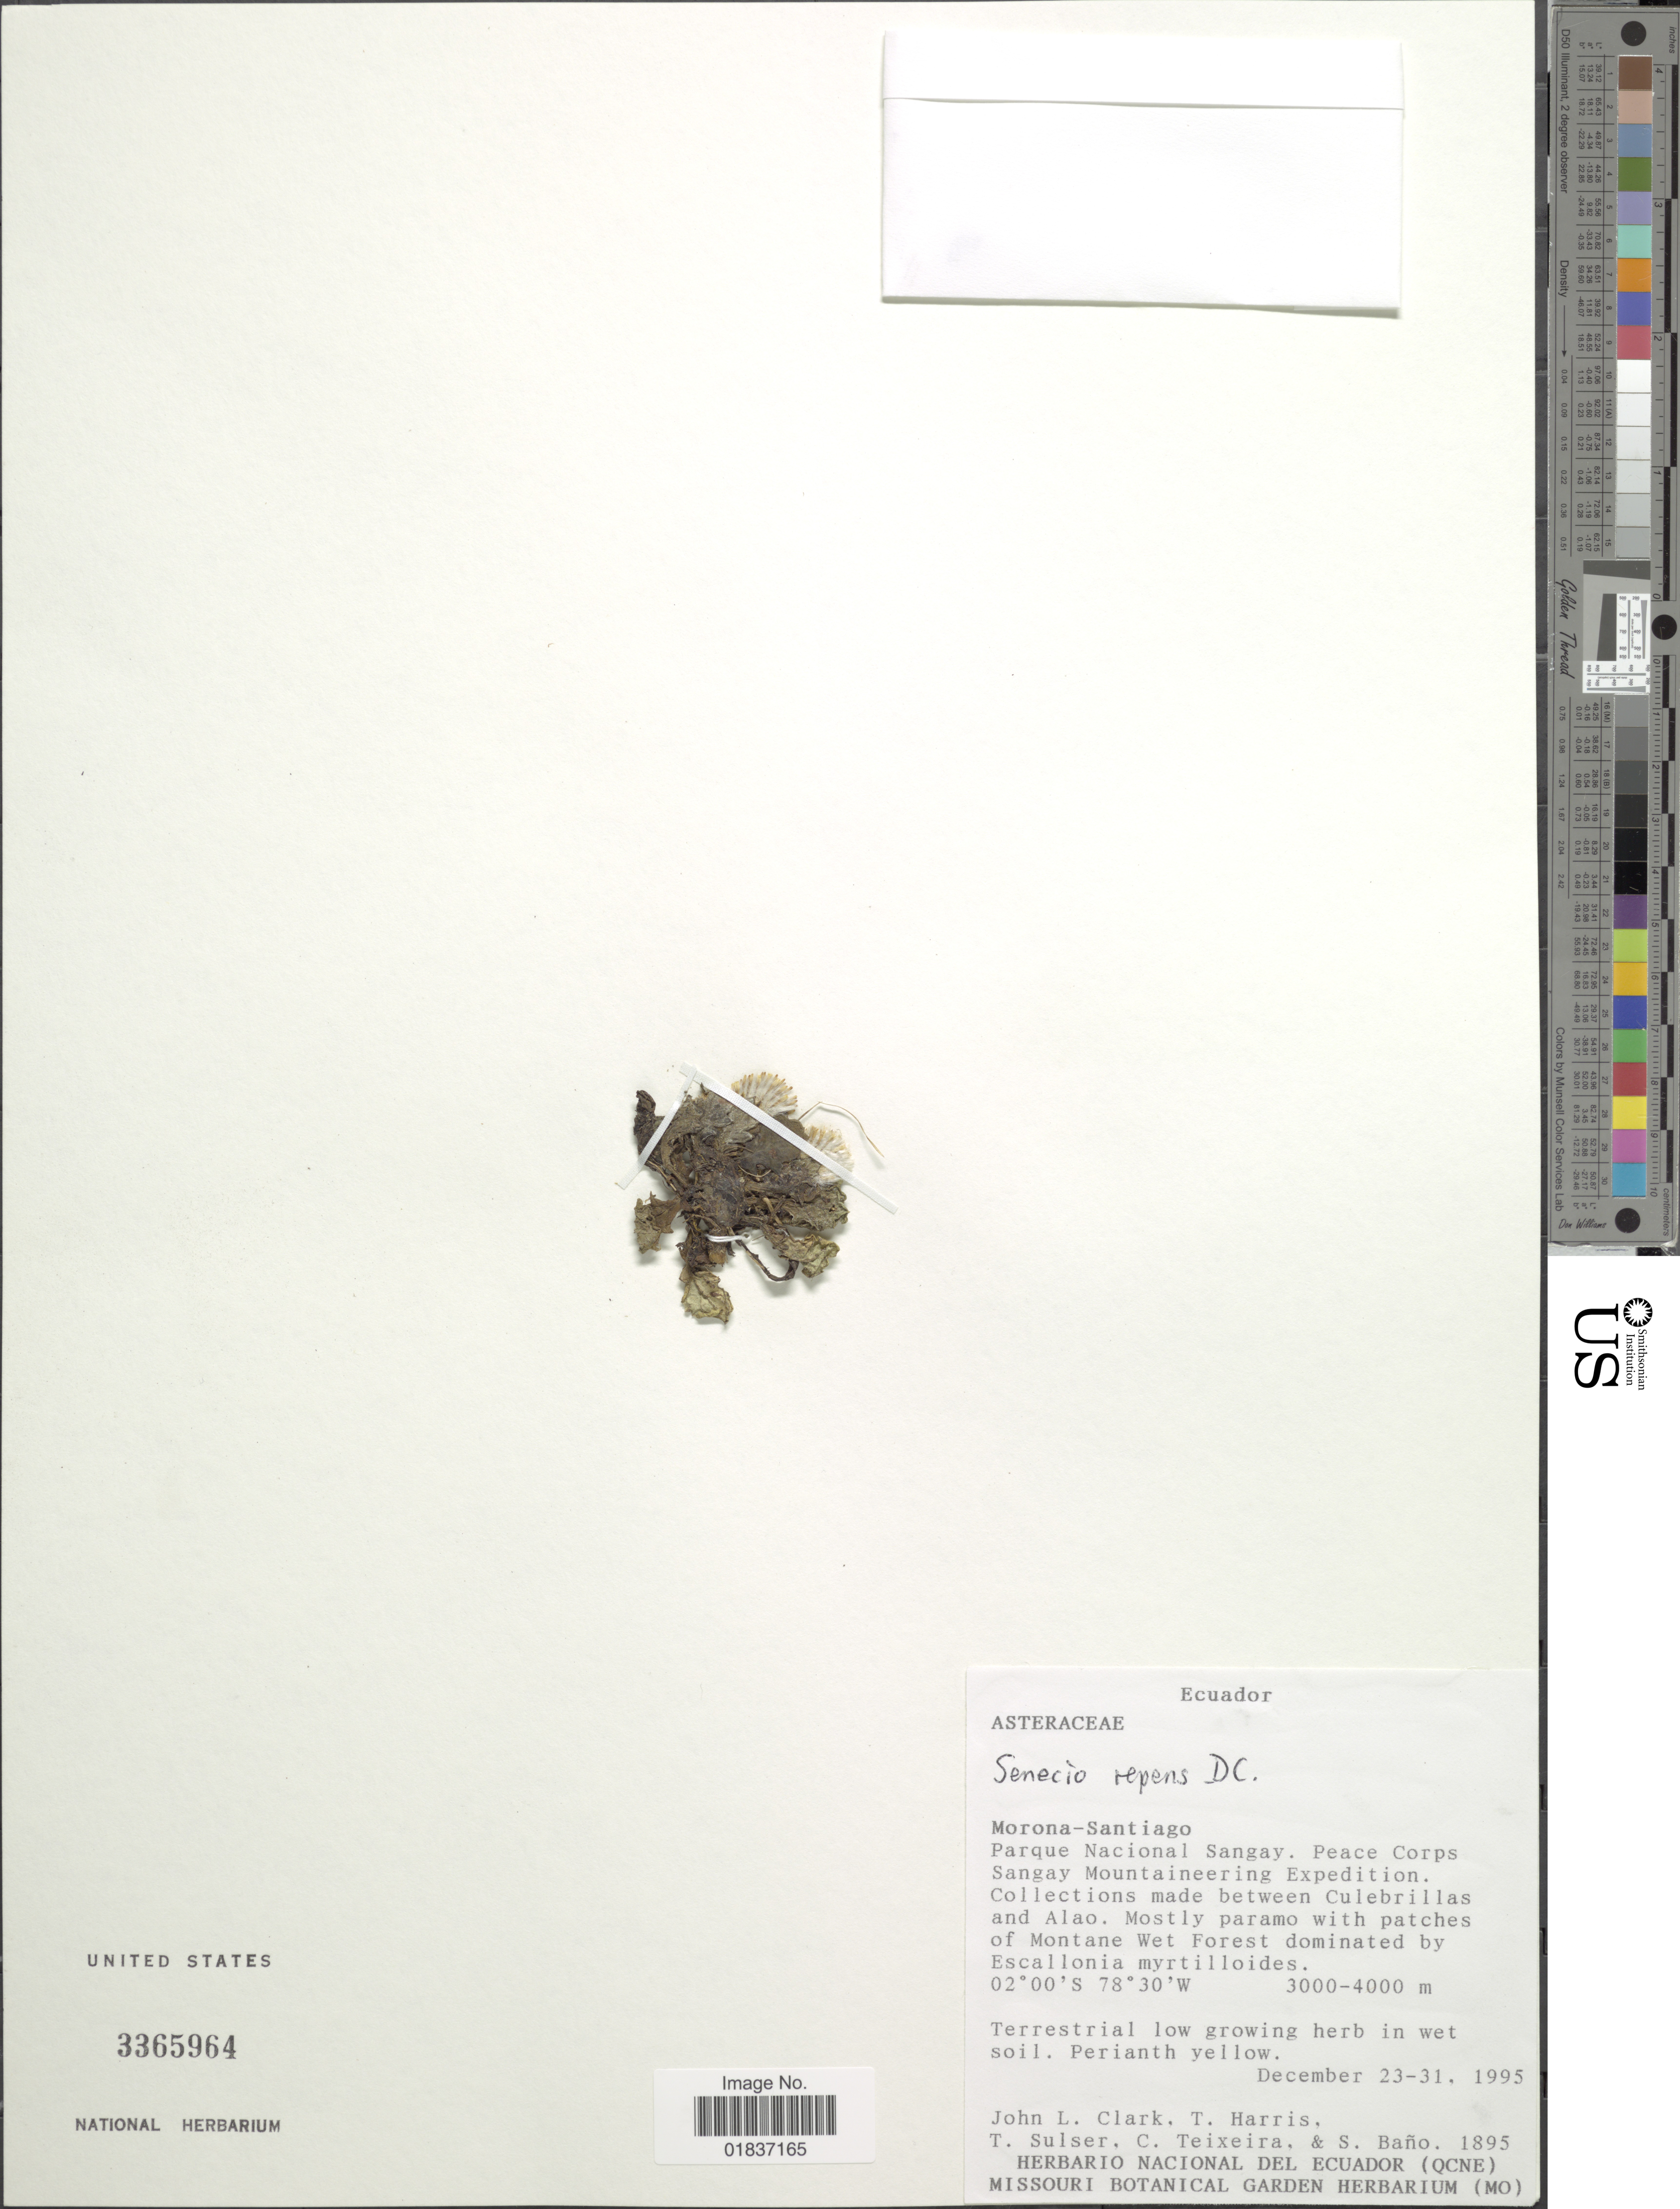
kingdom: Plantae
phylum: Tracheophyta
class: Magnoliopsida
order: Asterales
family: Asteraceae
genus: Senecio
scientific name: Senecio rhizocephalus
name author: Turcz.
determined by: Salomon, Luciana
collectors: J. L. Clark, T. Clark, T. Harris, T. Sulser & et al.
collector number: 1895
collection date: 1995-12-23/1995-12-31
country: Ecuador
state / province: Morona-Santiago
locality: Morona-Santiago. Parque Nacional Sangay. Peace Corps Sangay Mountaineering Expedition.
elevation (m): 3000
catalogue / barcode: US 3365964